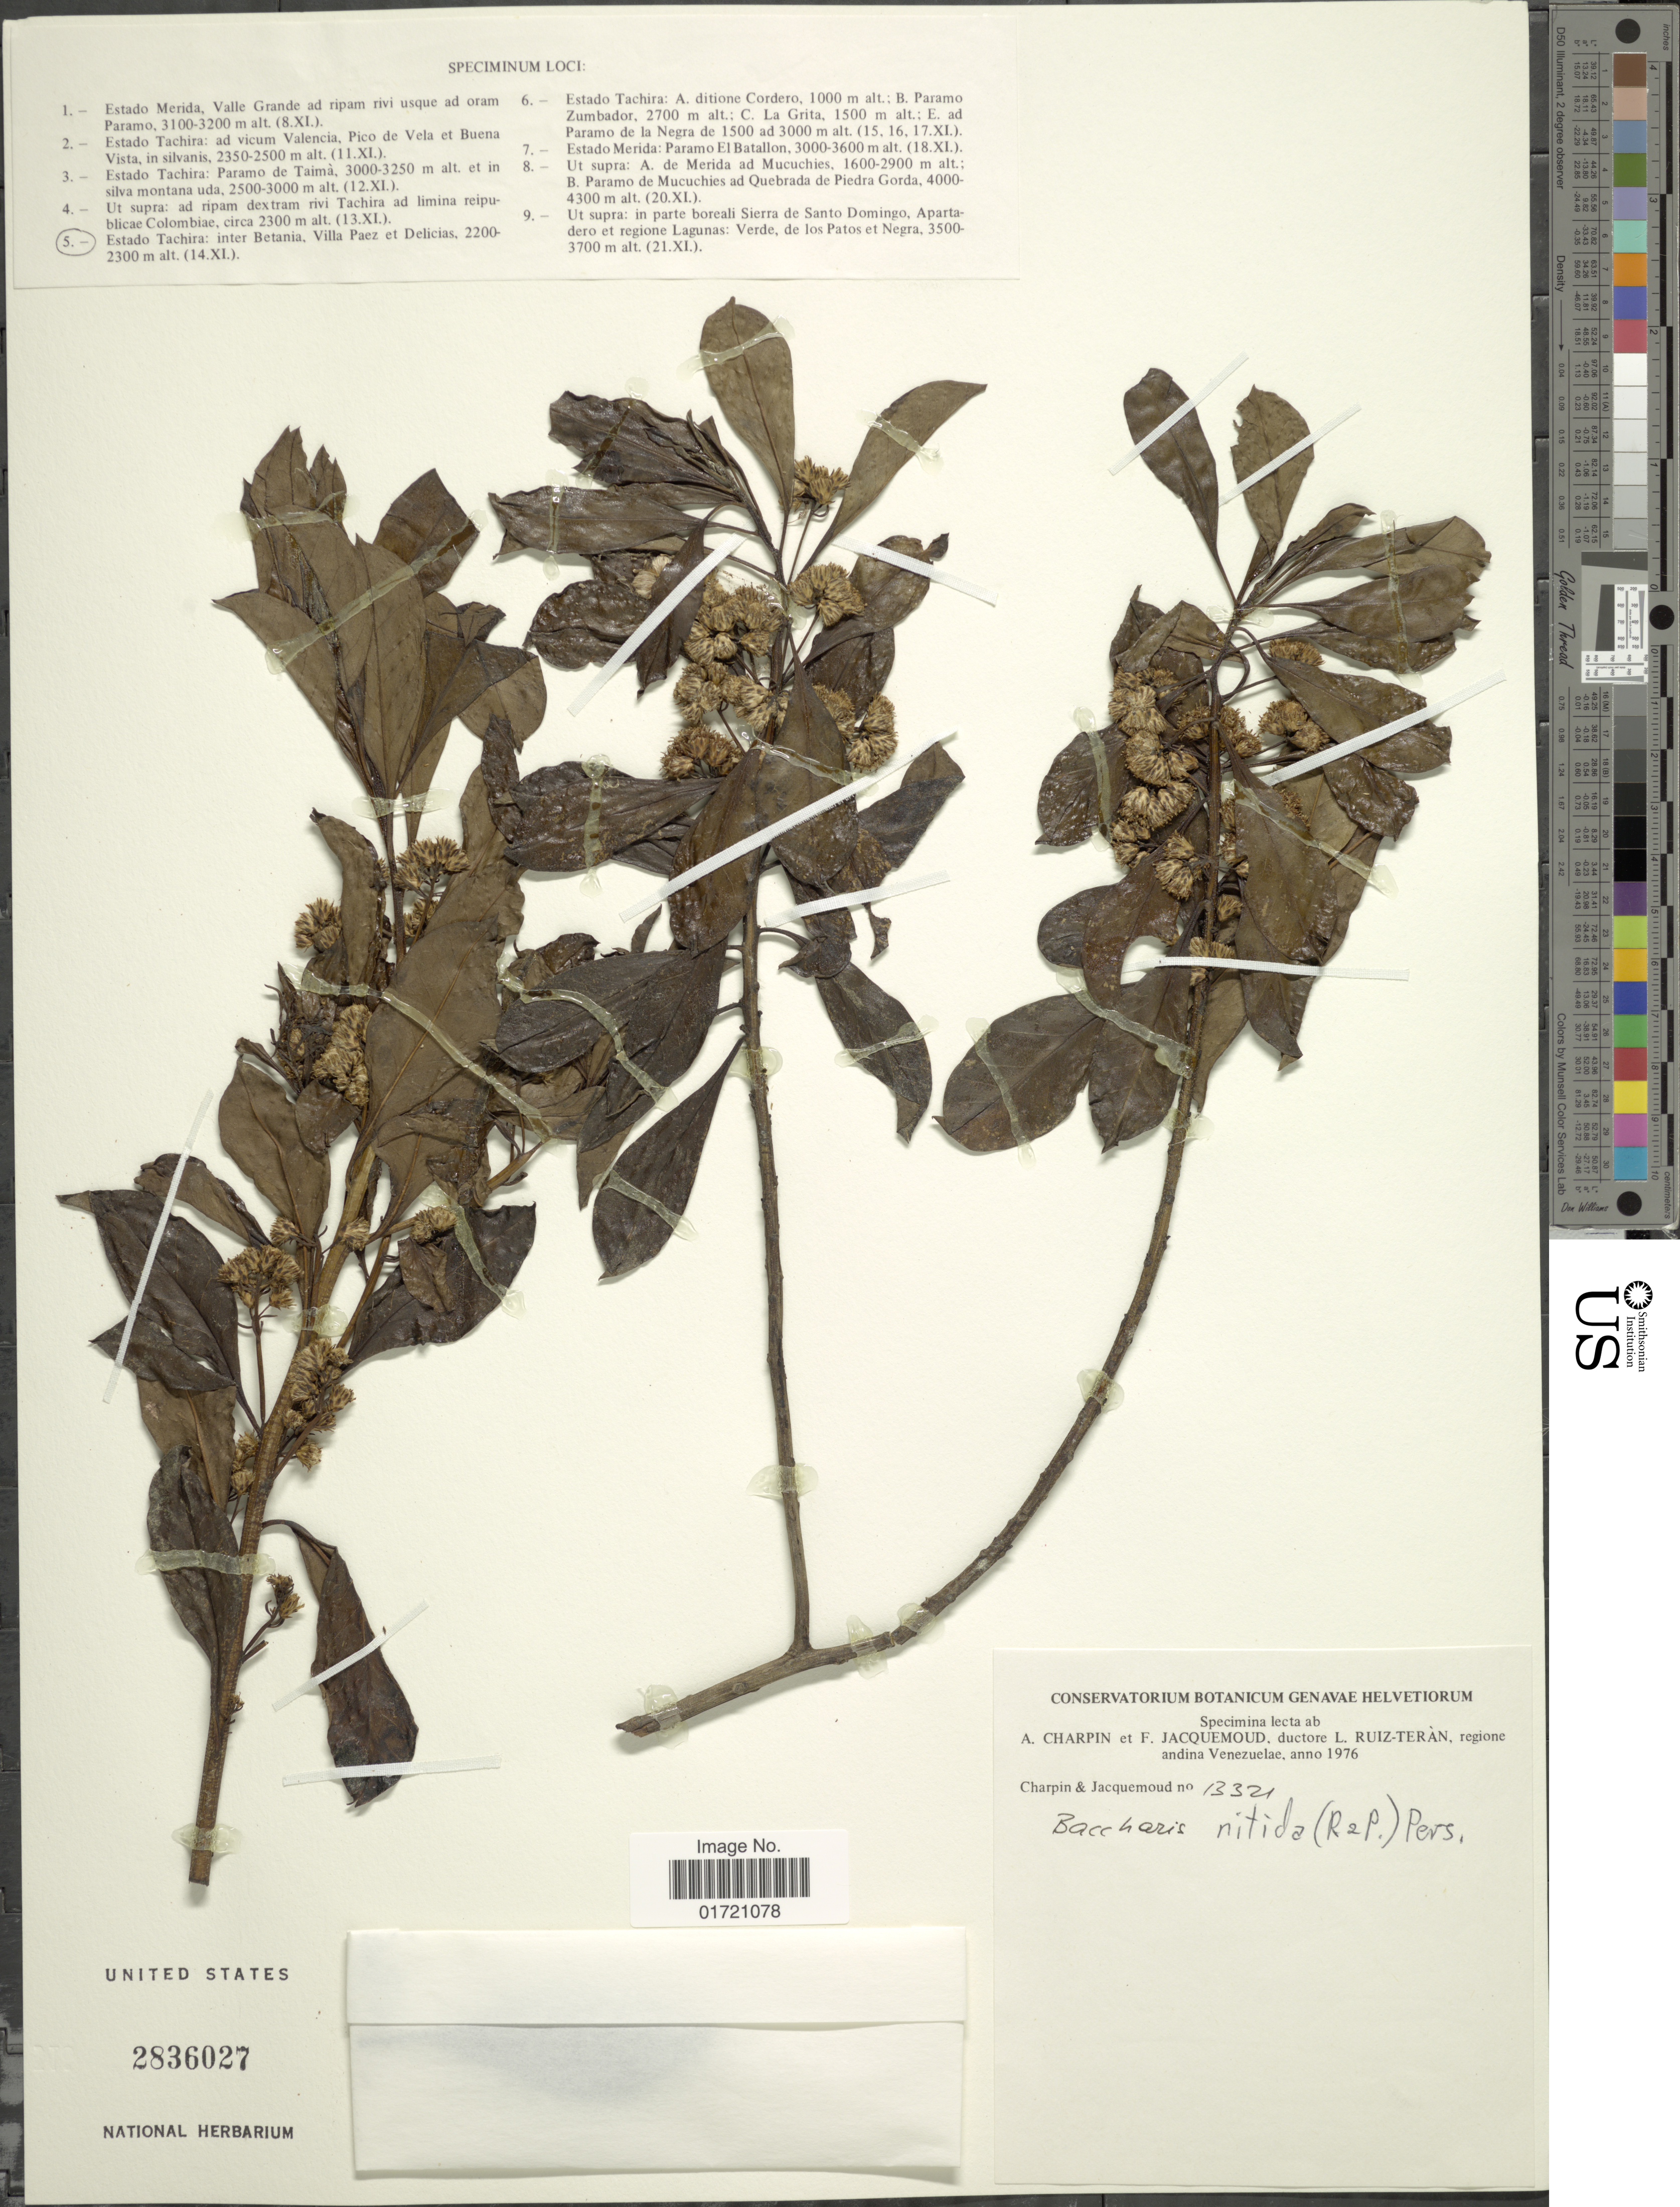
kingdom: Plantae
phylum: Tracheophyta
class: Magnoliopsida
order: Asterales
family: Asteraceae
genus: Baccharis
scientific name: Baccharis nitida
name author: (Ruiz & Pav.) Pers.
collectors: A. Charpin, F. Jacquemoud & L. E. Ruíz-Terán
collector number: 13321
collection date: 1976-11-14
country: Venezuela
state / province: Tachira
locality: Estado Tachira: inter Betania. Villa Paez et Delicias.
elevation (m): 2200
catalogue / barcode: US 2836027